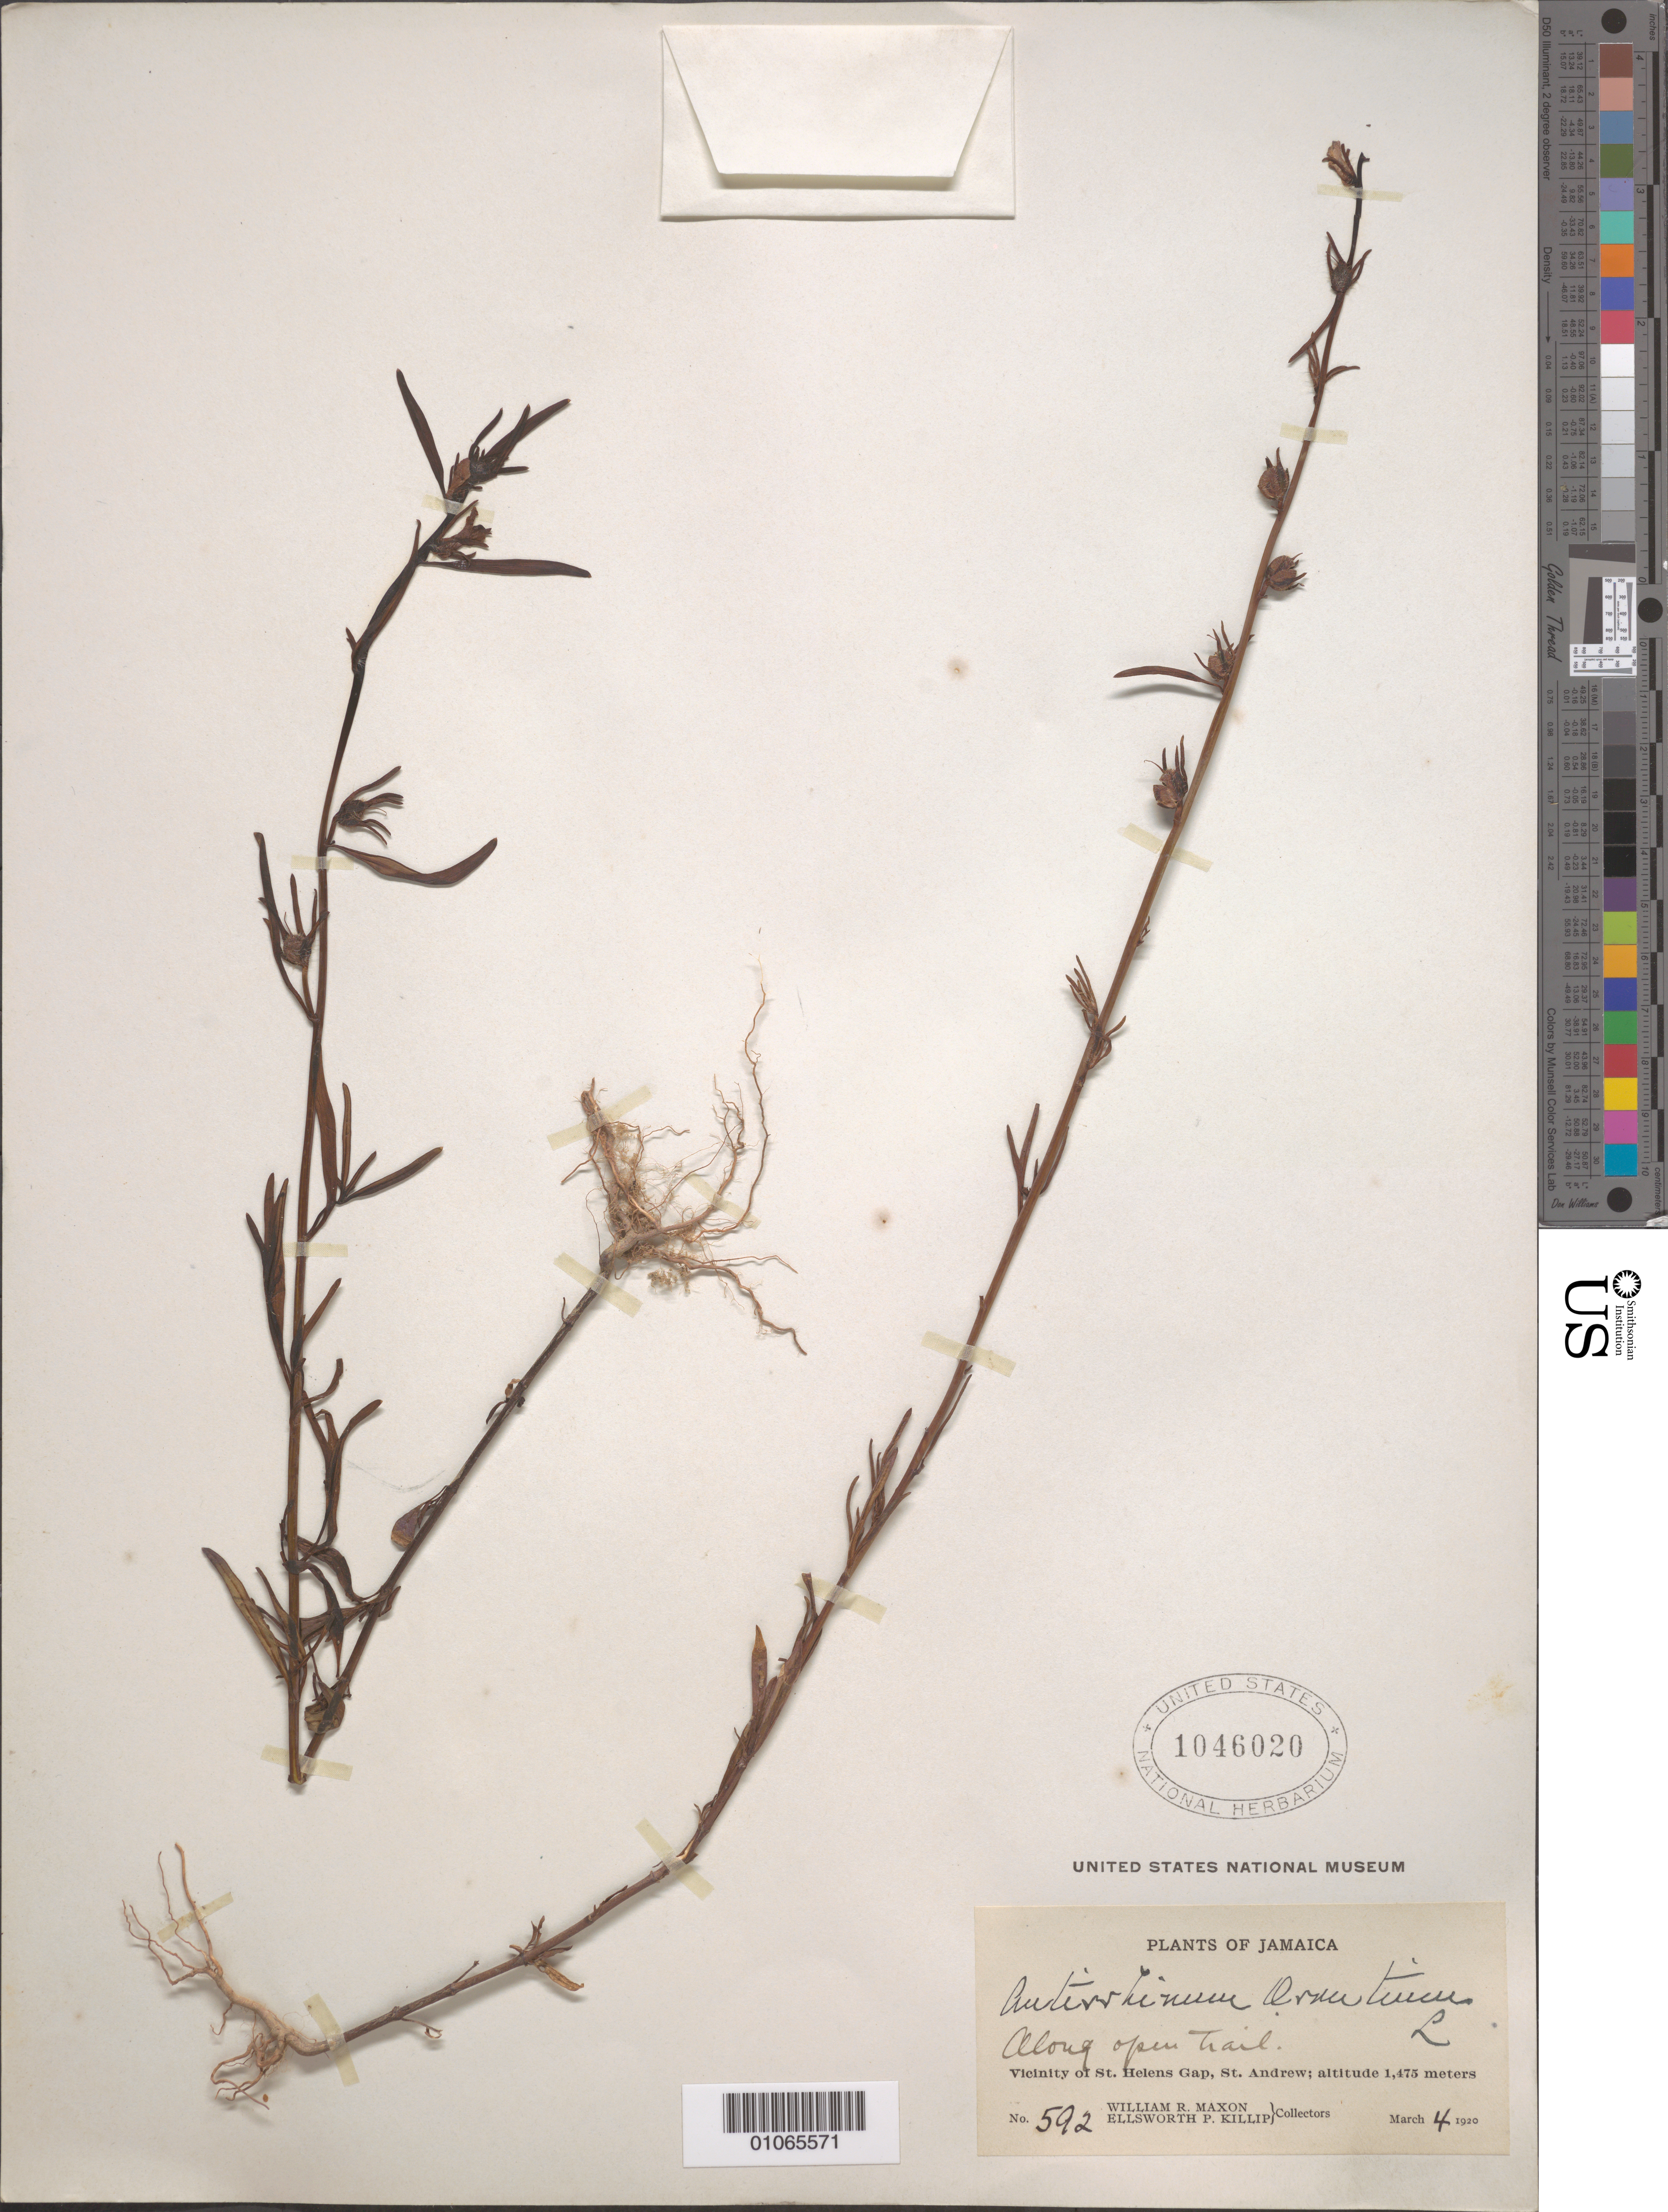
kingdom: Plantae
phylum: Tracheophyta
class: Magnoliopsida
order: Lamiales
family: Plantaginaceae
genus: Antirrhinum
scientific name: Antirrhinum orontium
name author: L.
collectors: W. R. Maxon & E. P. Killip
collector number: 592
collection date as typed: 04 Mar 1920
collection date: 1920-03-04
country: Jamaica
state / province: Saint Andrew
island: Jamaica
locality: vicinity of St. Helen's Gap, along open trail.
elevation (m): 1475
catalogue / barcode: US 1046020